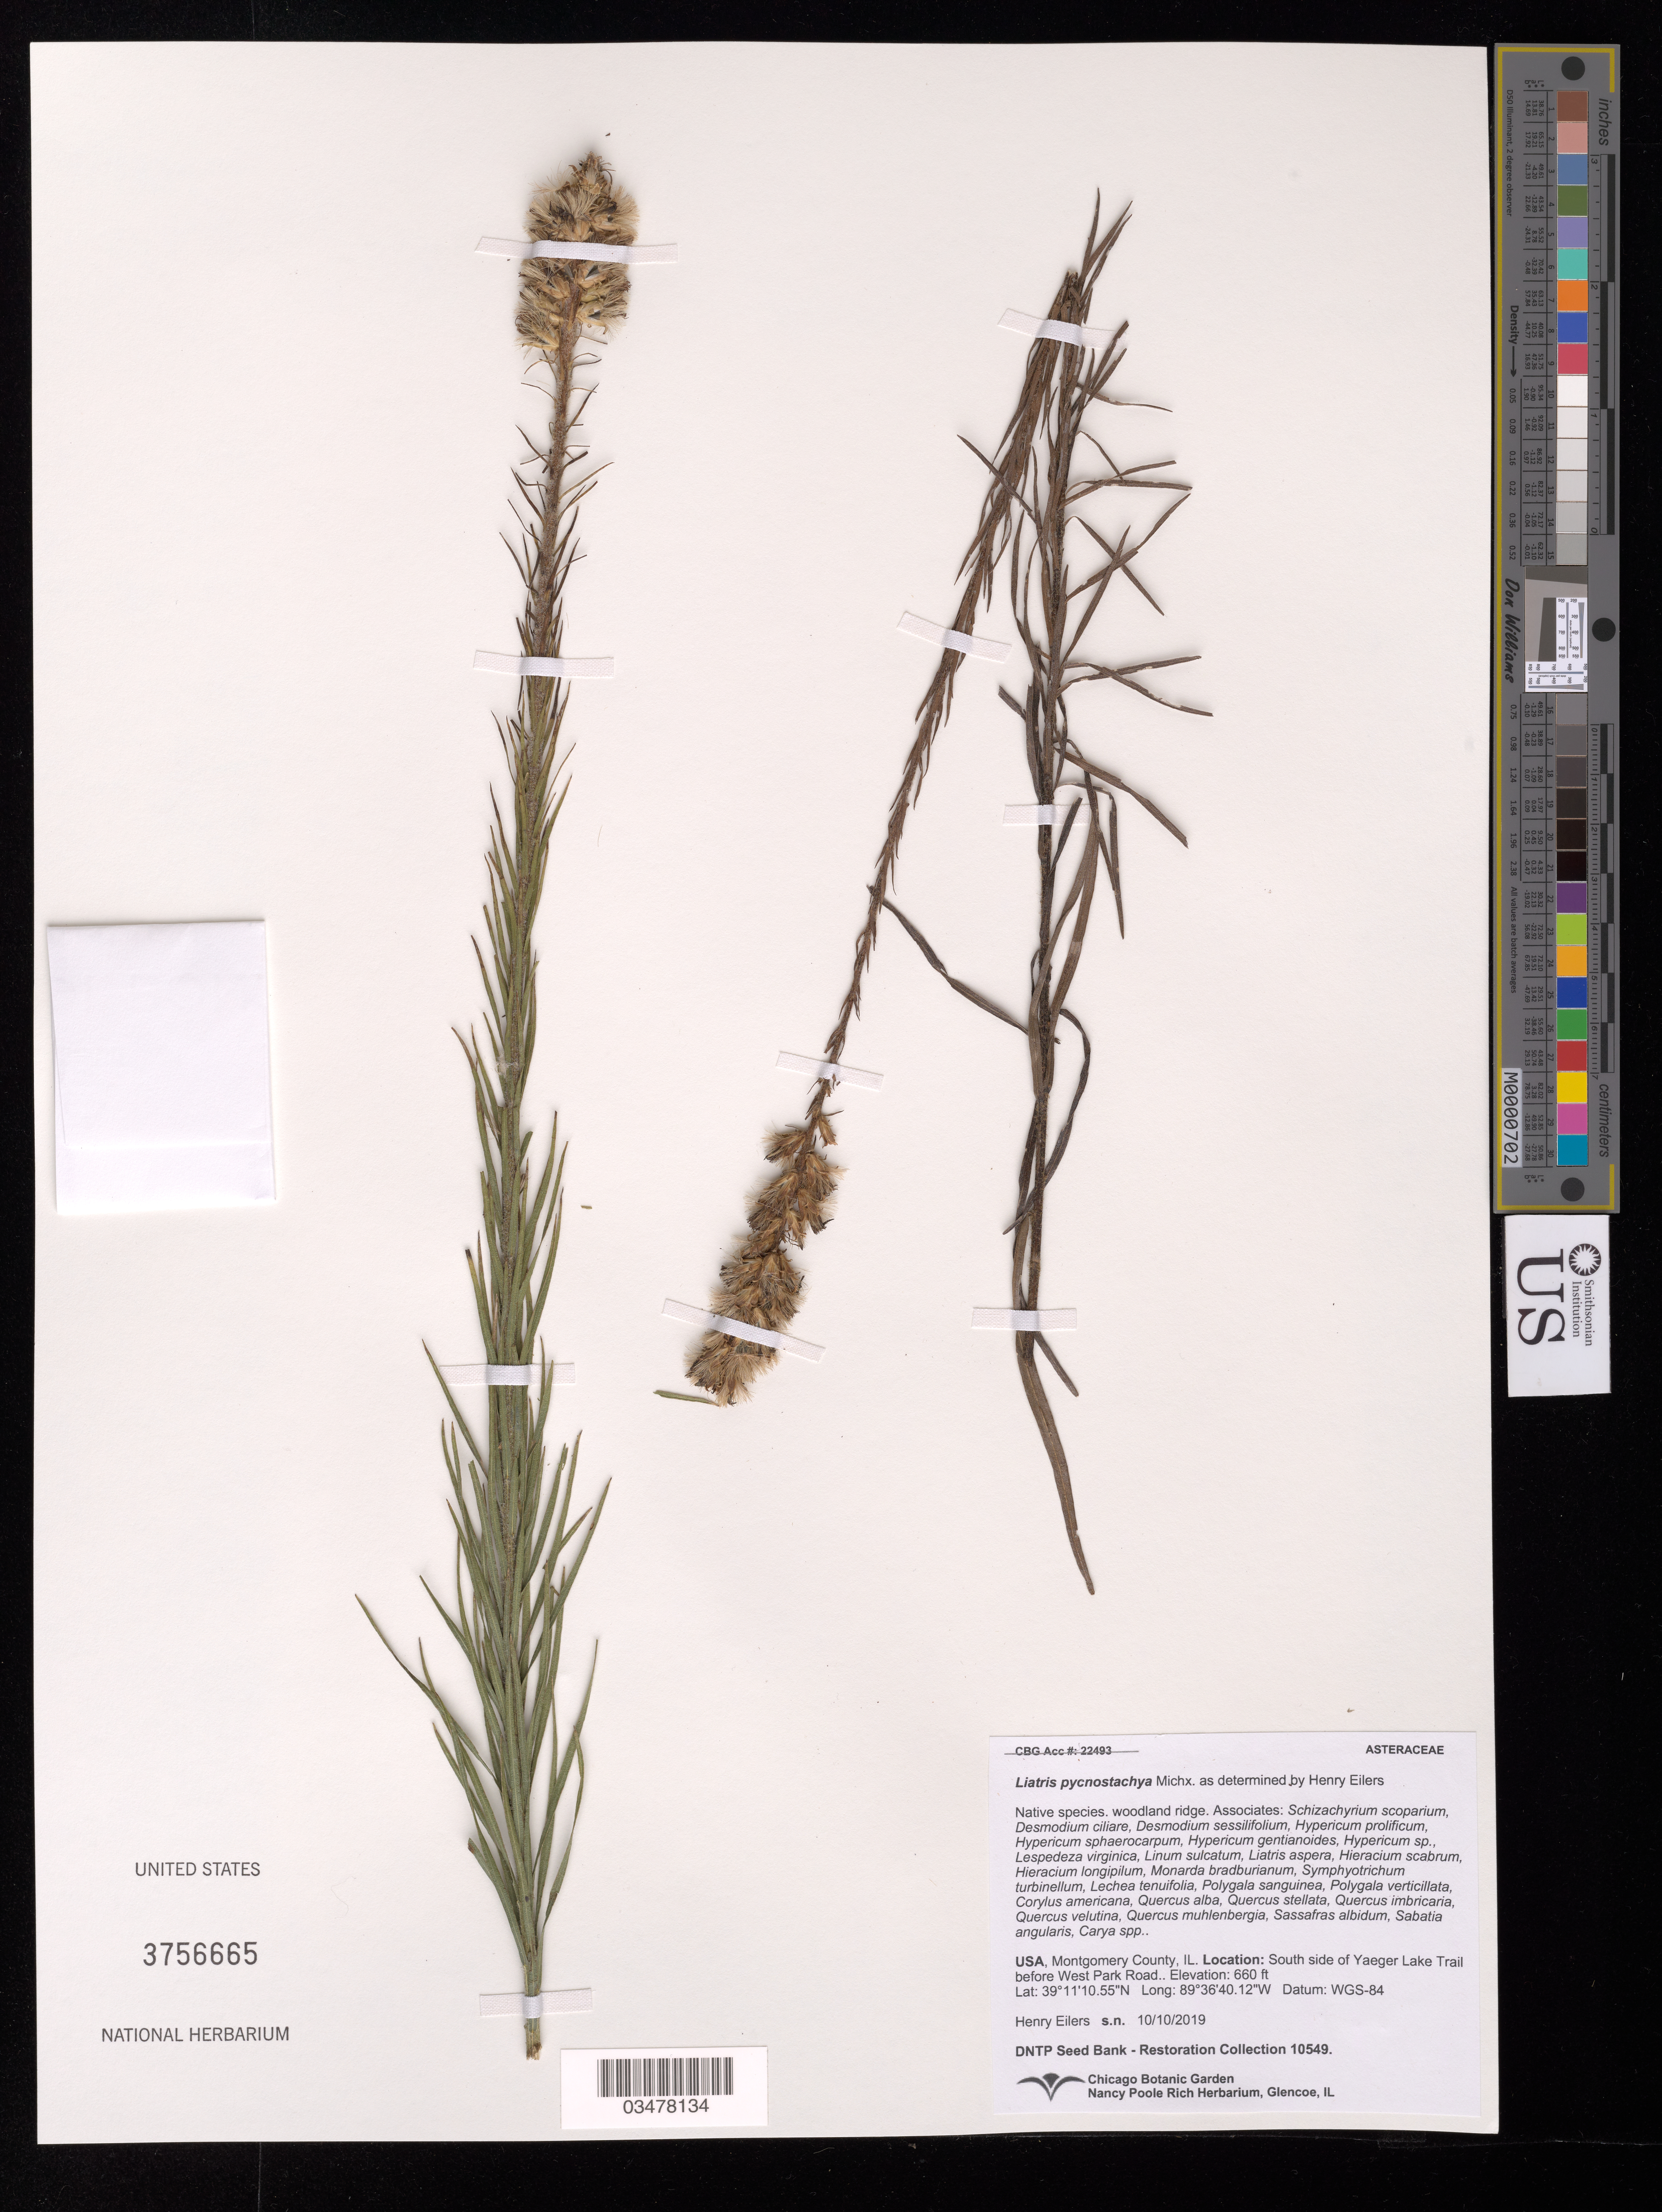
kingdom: Plantae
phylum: Tracheophyta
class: Magnoliopsida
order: Asterales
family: Asteraceae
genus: Liatris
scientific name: Liatris pycnostachya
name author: Michx.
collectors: H. Eilers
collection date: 2019-10-10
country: United States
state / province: Illinois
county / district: Montgomery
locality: Litchfield. Yaeger Lake Trail before West Park Rd.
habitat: Woodland ridge. With Hypericum sp., Linum sulcatum, Liatris aspera, Lechea tenuifolia, Carya sp., etc.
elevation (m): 201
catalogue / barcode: US 3756665